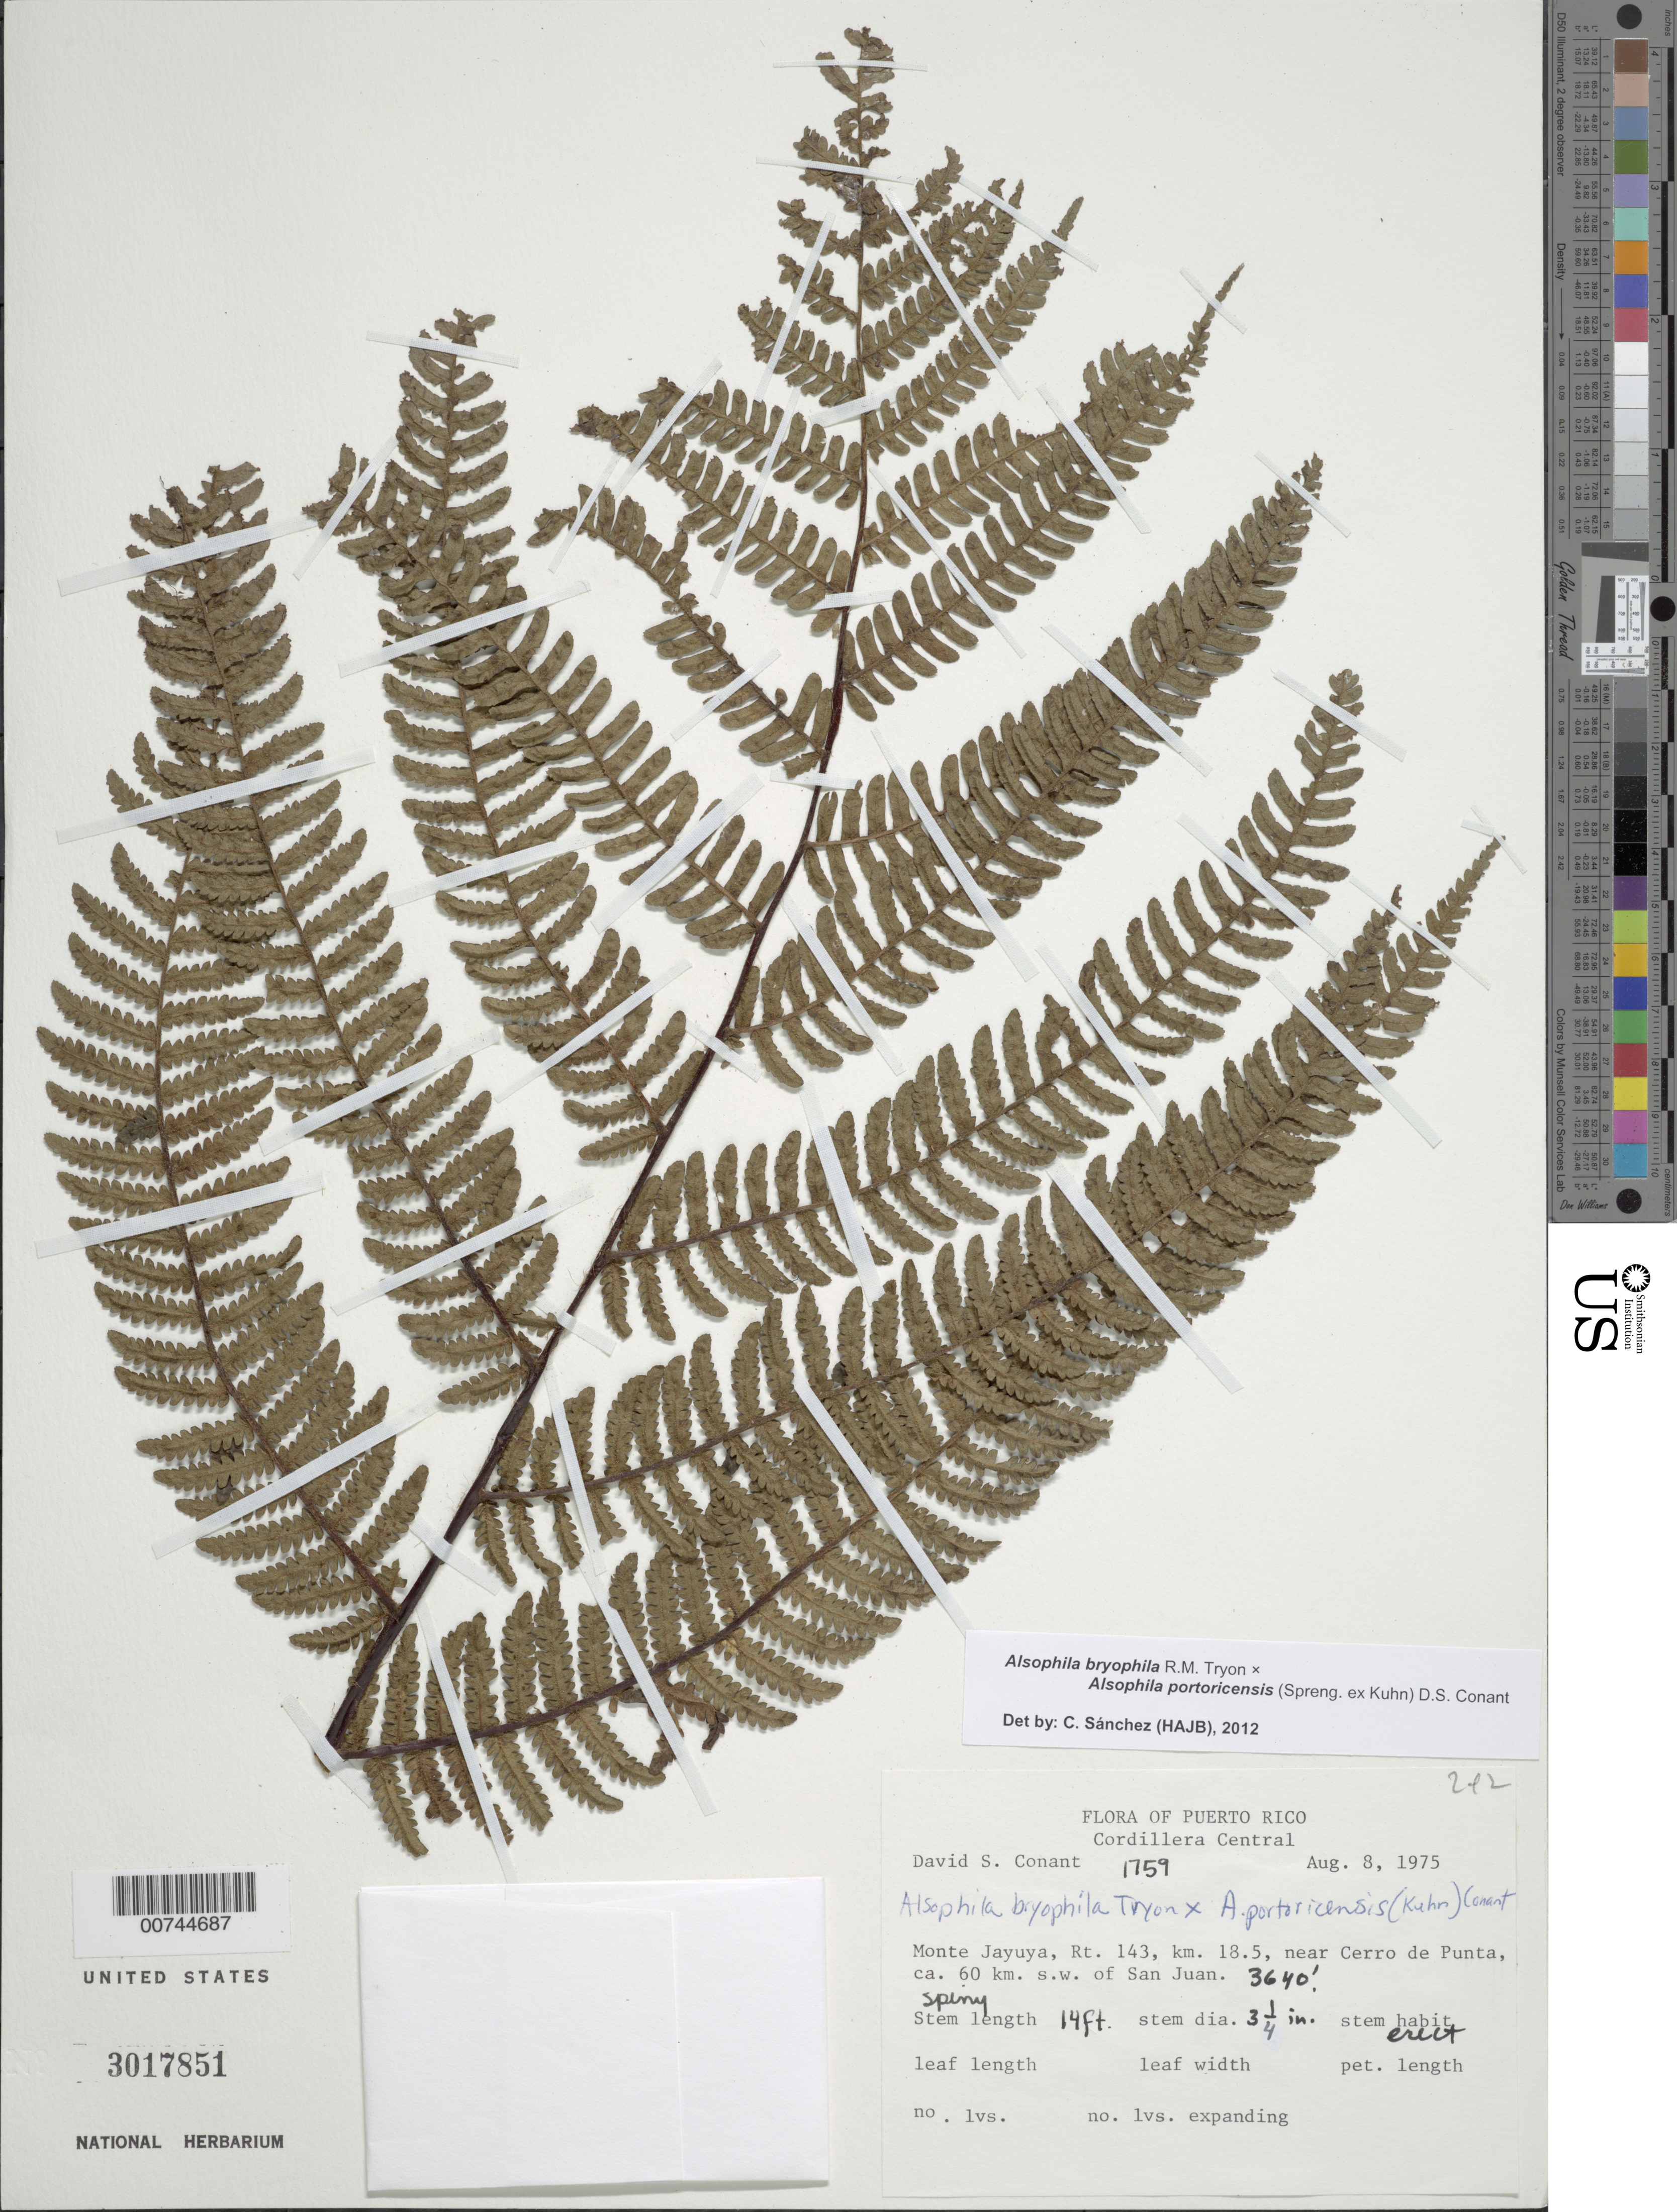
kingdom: Plantae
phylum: Tracheophyta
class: Polypodiopsida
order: Cyatheales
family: Cyatheaceae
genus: Alsophila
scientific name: Alsophila bryophila x A. portoricensis (Spreng. ex Kuhn) D.S. Conant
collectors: D. S. Conant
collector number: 1759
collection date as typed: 08 Aug 1975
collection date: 1975-08-08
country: Puerto Rico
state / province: Jayuya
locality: Cordillera Central, Monte Jayuya, Rt. 143, km 18.5, near Cerro de punta, ca. 60 km SW of San Juan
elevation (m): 1109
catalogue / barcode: US 3017851